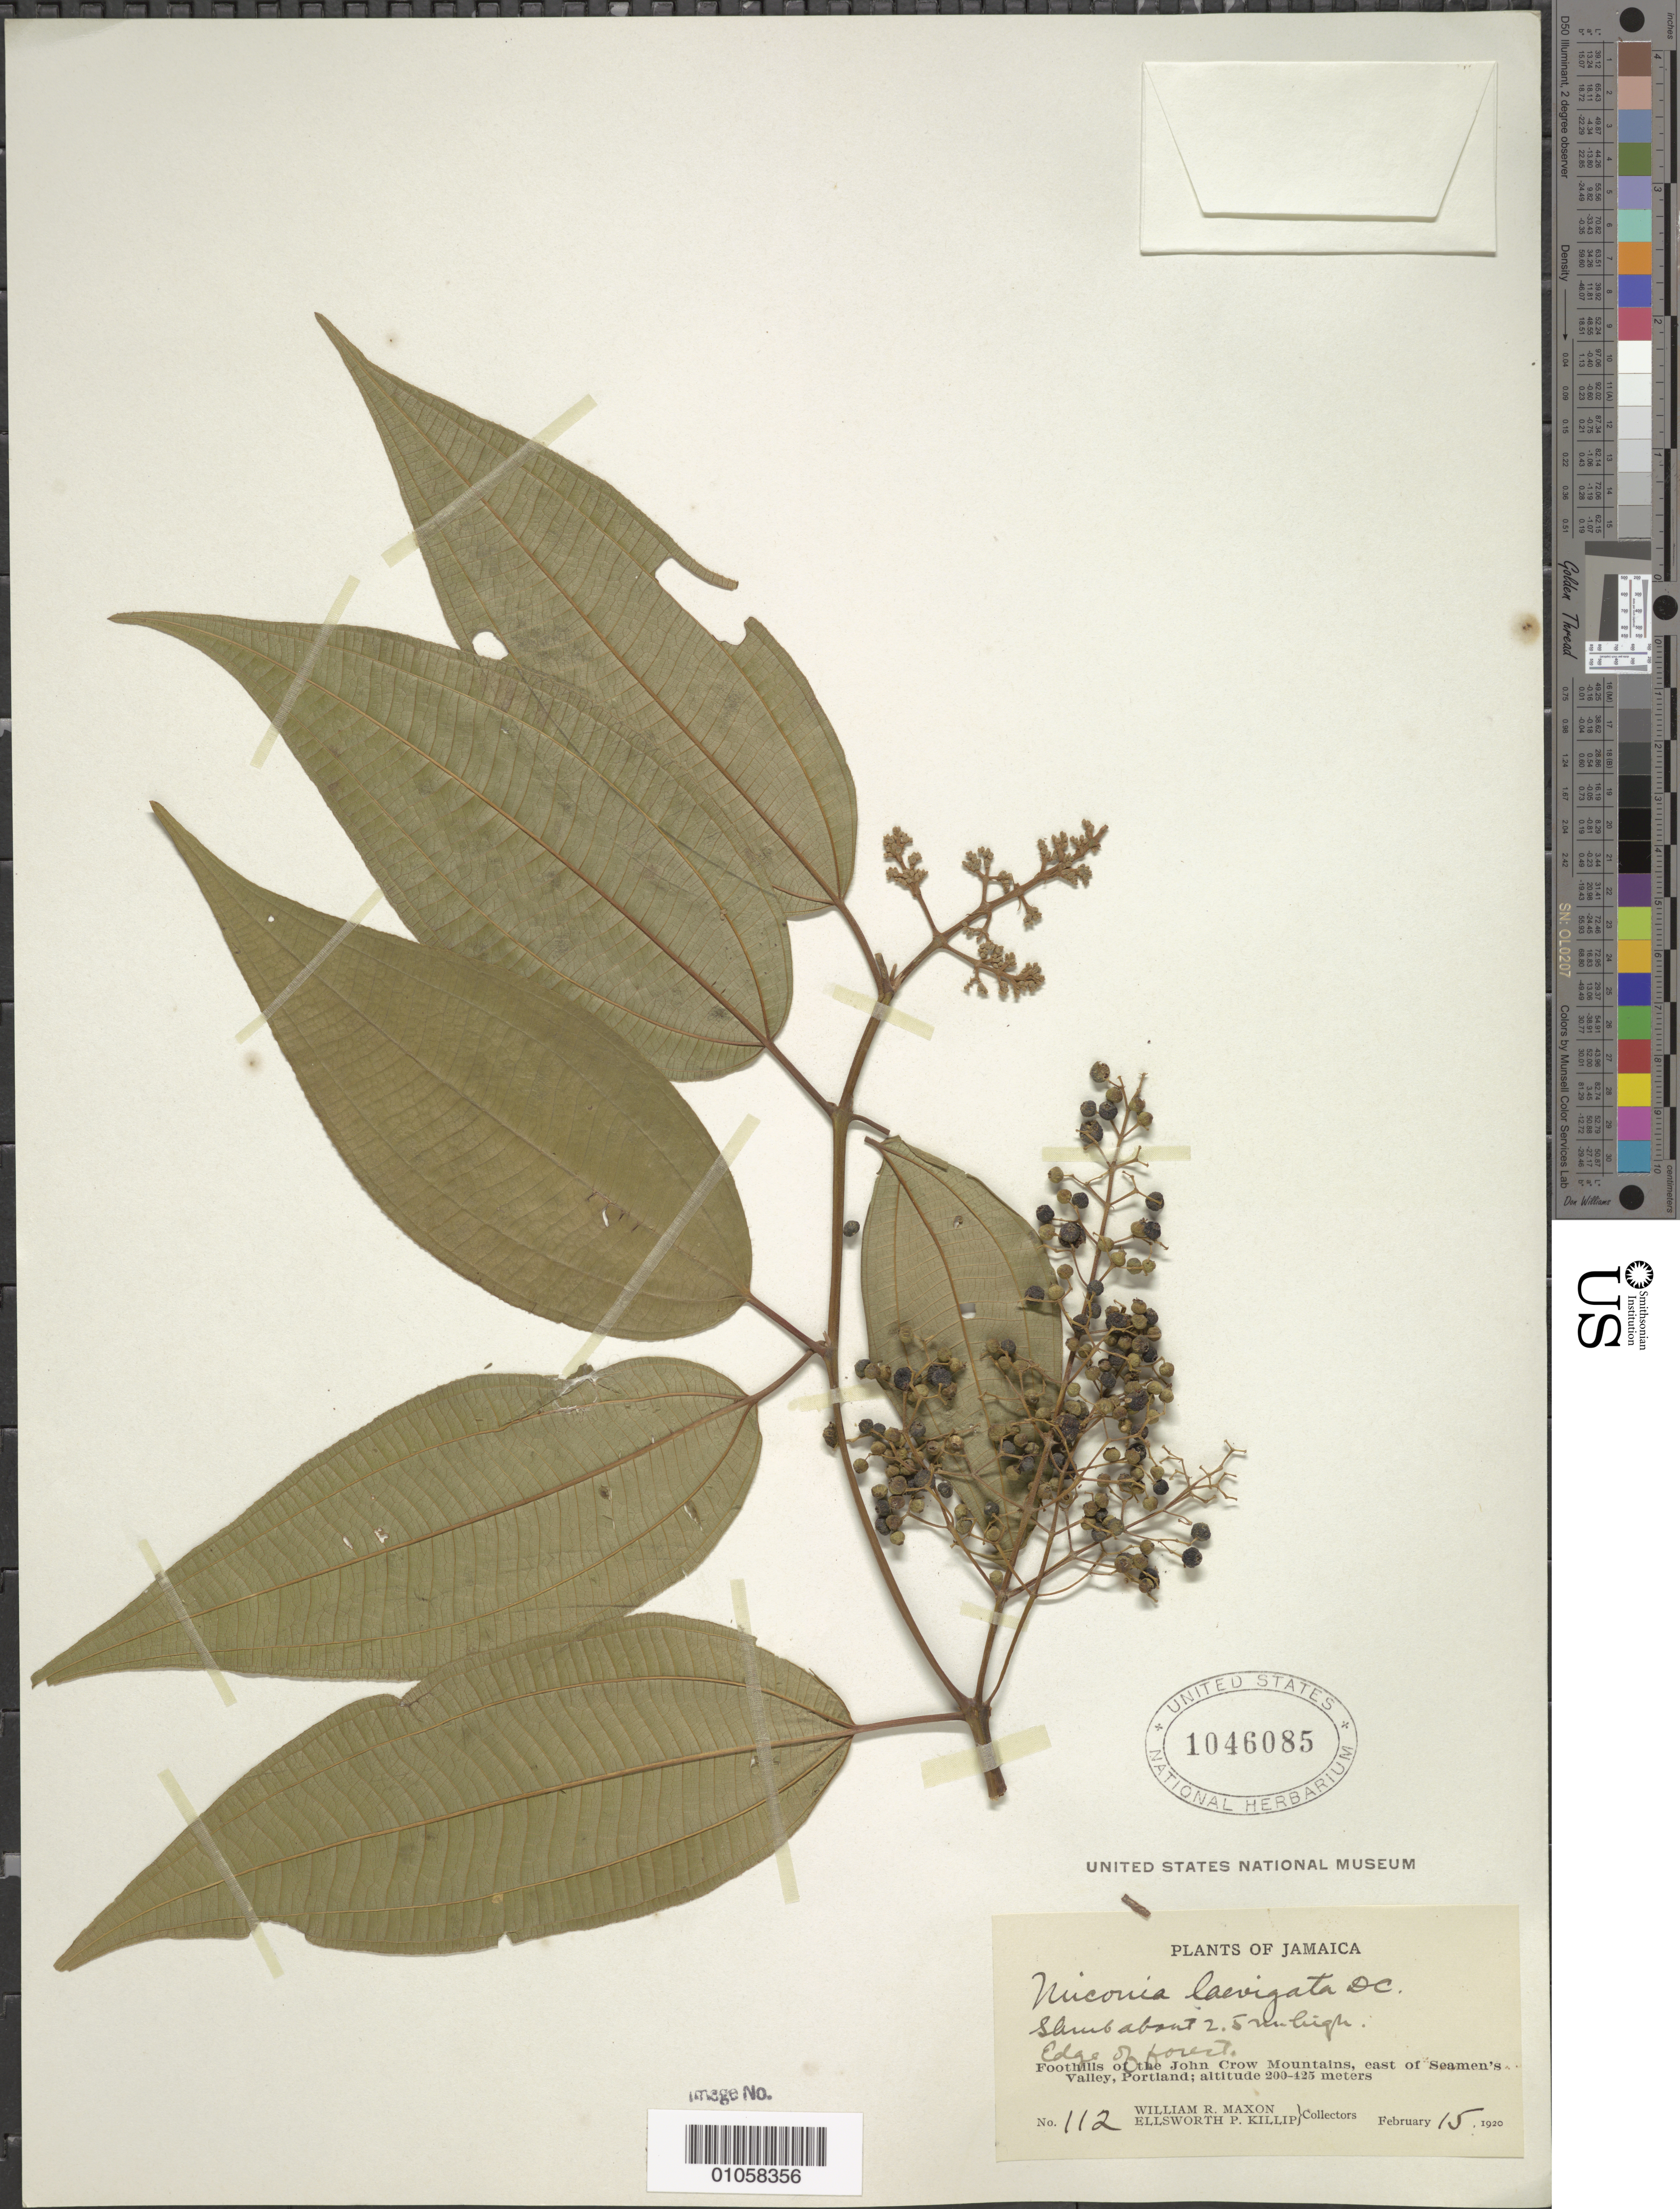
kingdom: Plantae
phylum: Tracheophyta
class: Magnoliopsida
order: Myrtales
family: Melastomataceae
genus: Miconia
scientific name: Miconia laevigata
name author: (L.) D. Don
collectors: W. R. Maxon & E. P. Killip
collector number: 112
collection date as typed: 15 Feb 1920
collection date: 1920-02-15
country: Jamaica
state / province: Portland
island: Jamaica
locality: John Crow Mountains, E of Seamen's Valley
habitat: Foothills. Edge of forest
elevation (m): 200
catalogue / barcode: US 1046085